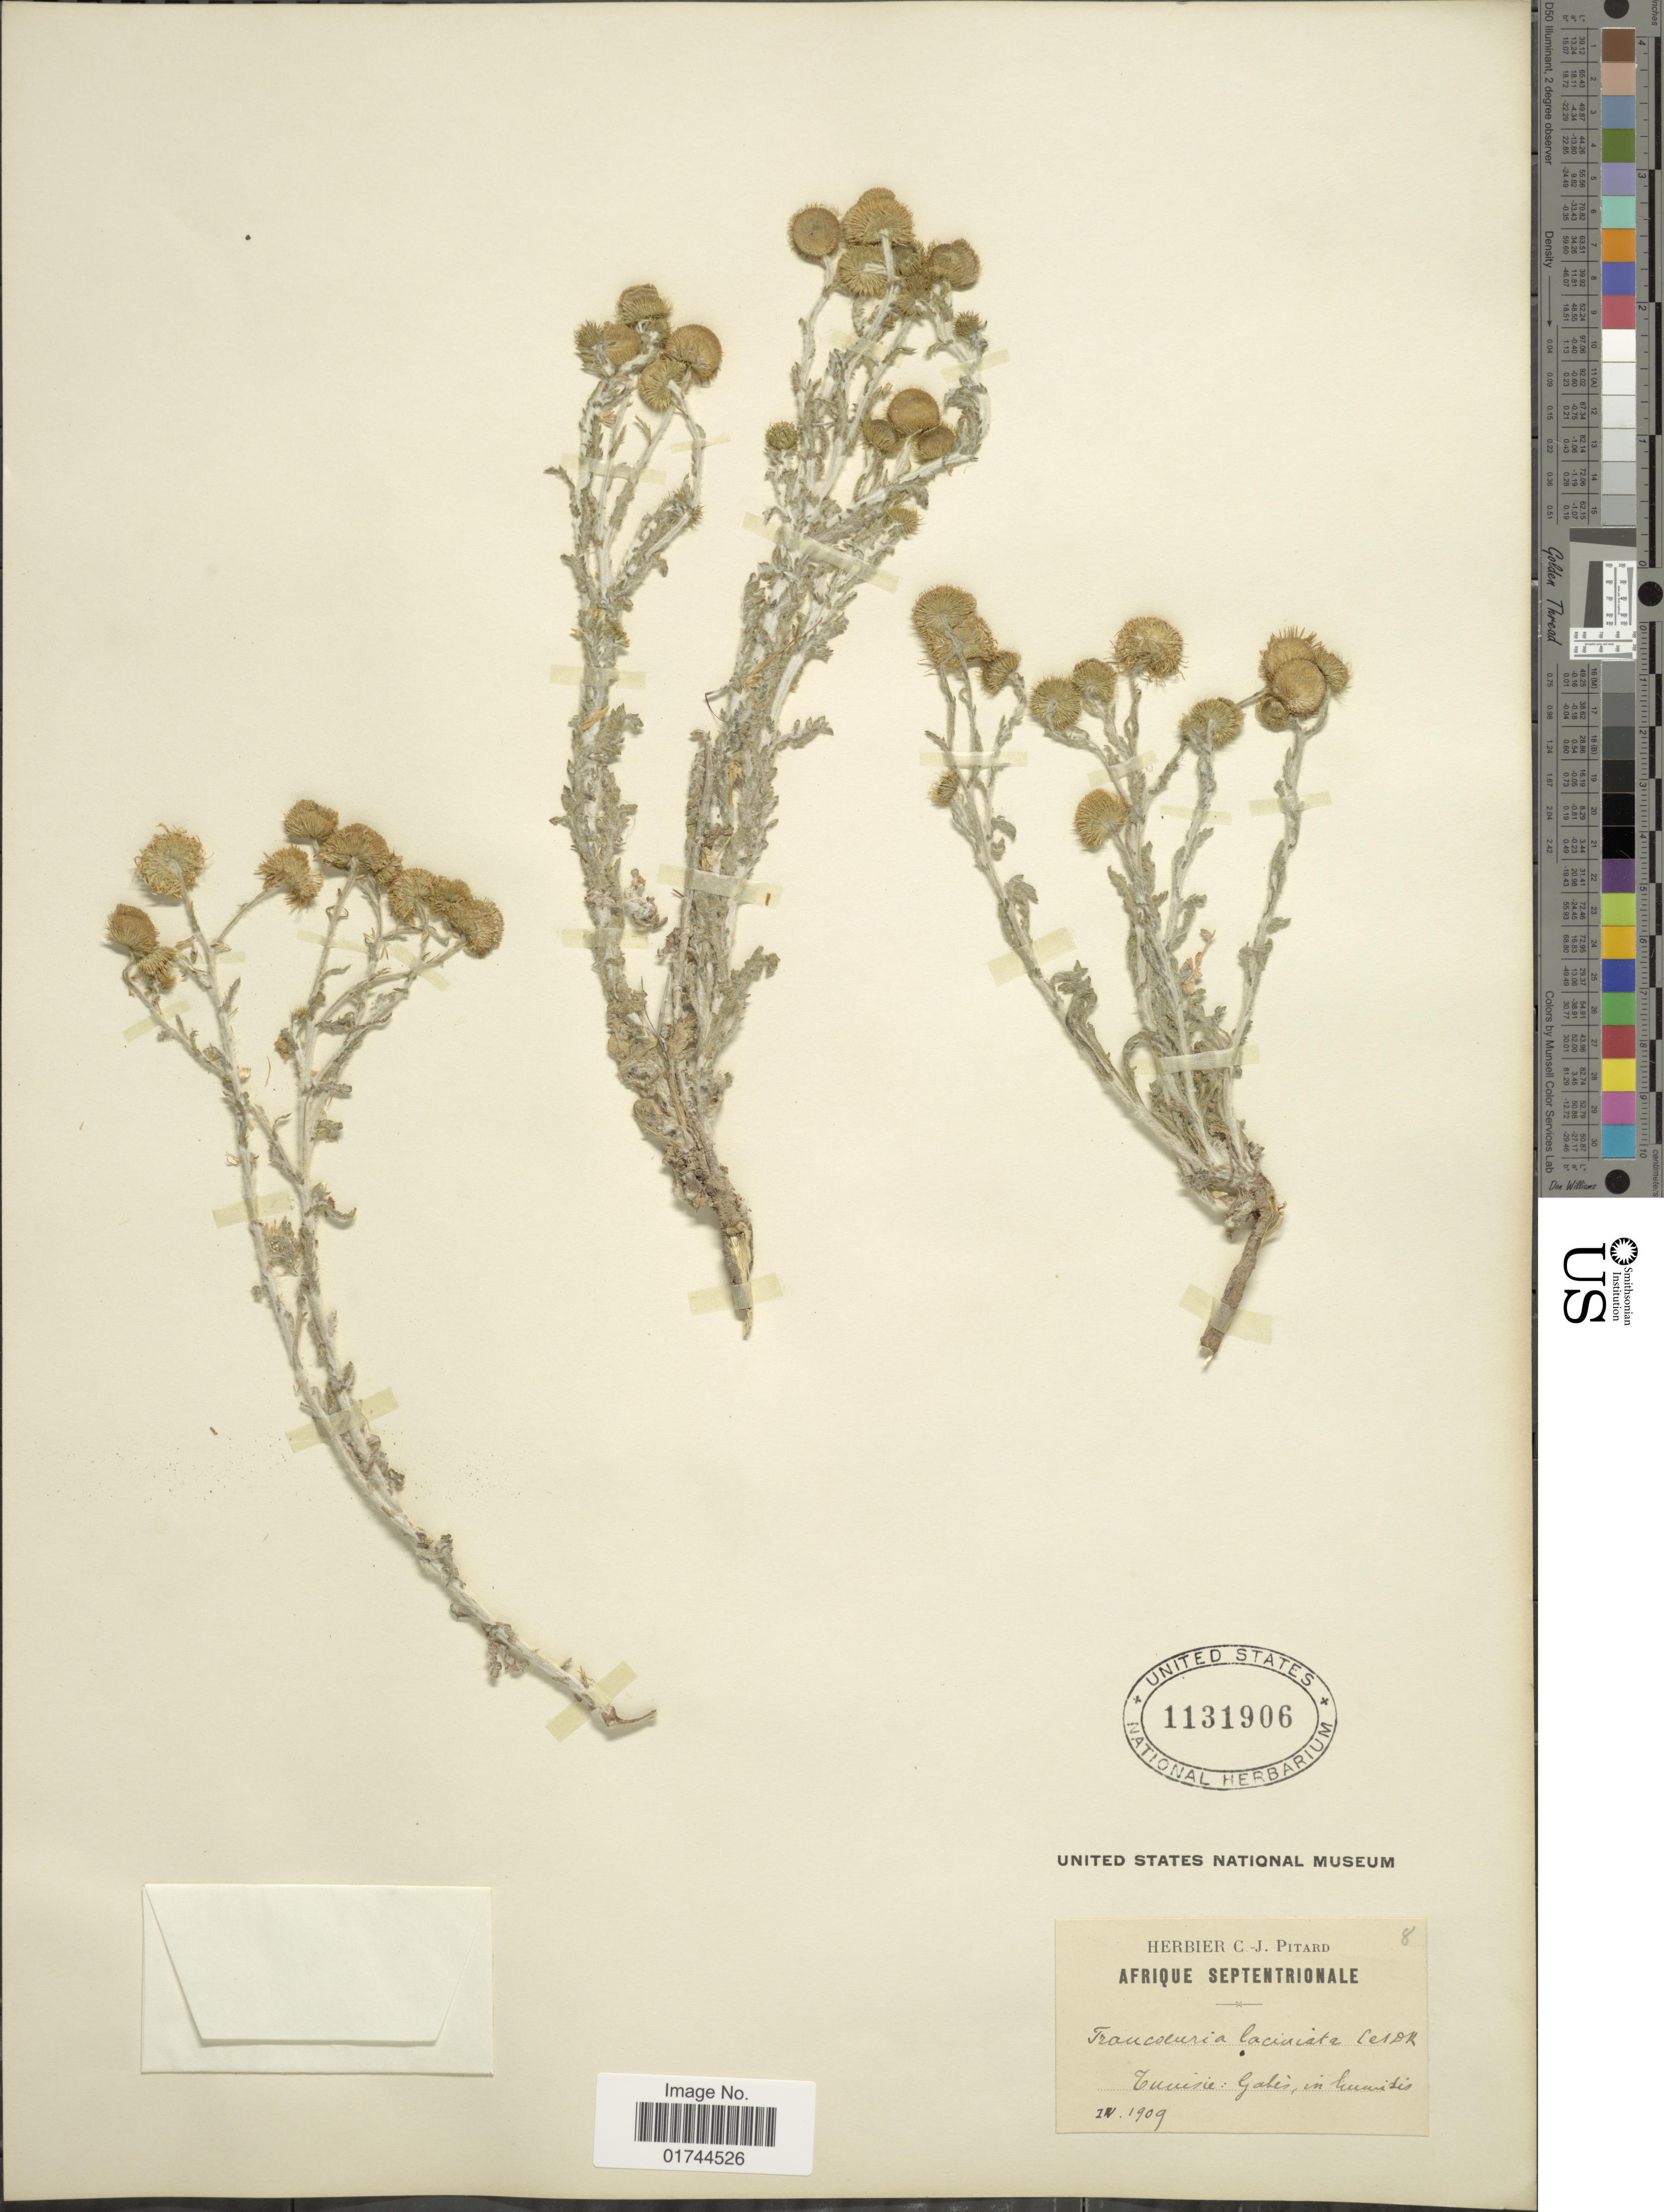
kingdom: Plantae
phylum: Tracheophyta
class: Magnoliopsida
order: Asterales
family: Asteraceae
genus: Pulicaria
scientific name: Pulicaria laciniata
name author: (Coss. & Durieu) Thell.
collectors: ex Herb. C. J. Pitard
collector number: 8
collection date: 1909-04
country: Tunisia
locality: Zuuusie: Gahes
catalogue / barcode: US 1131906